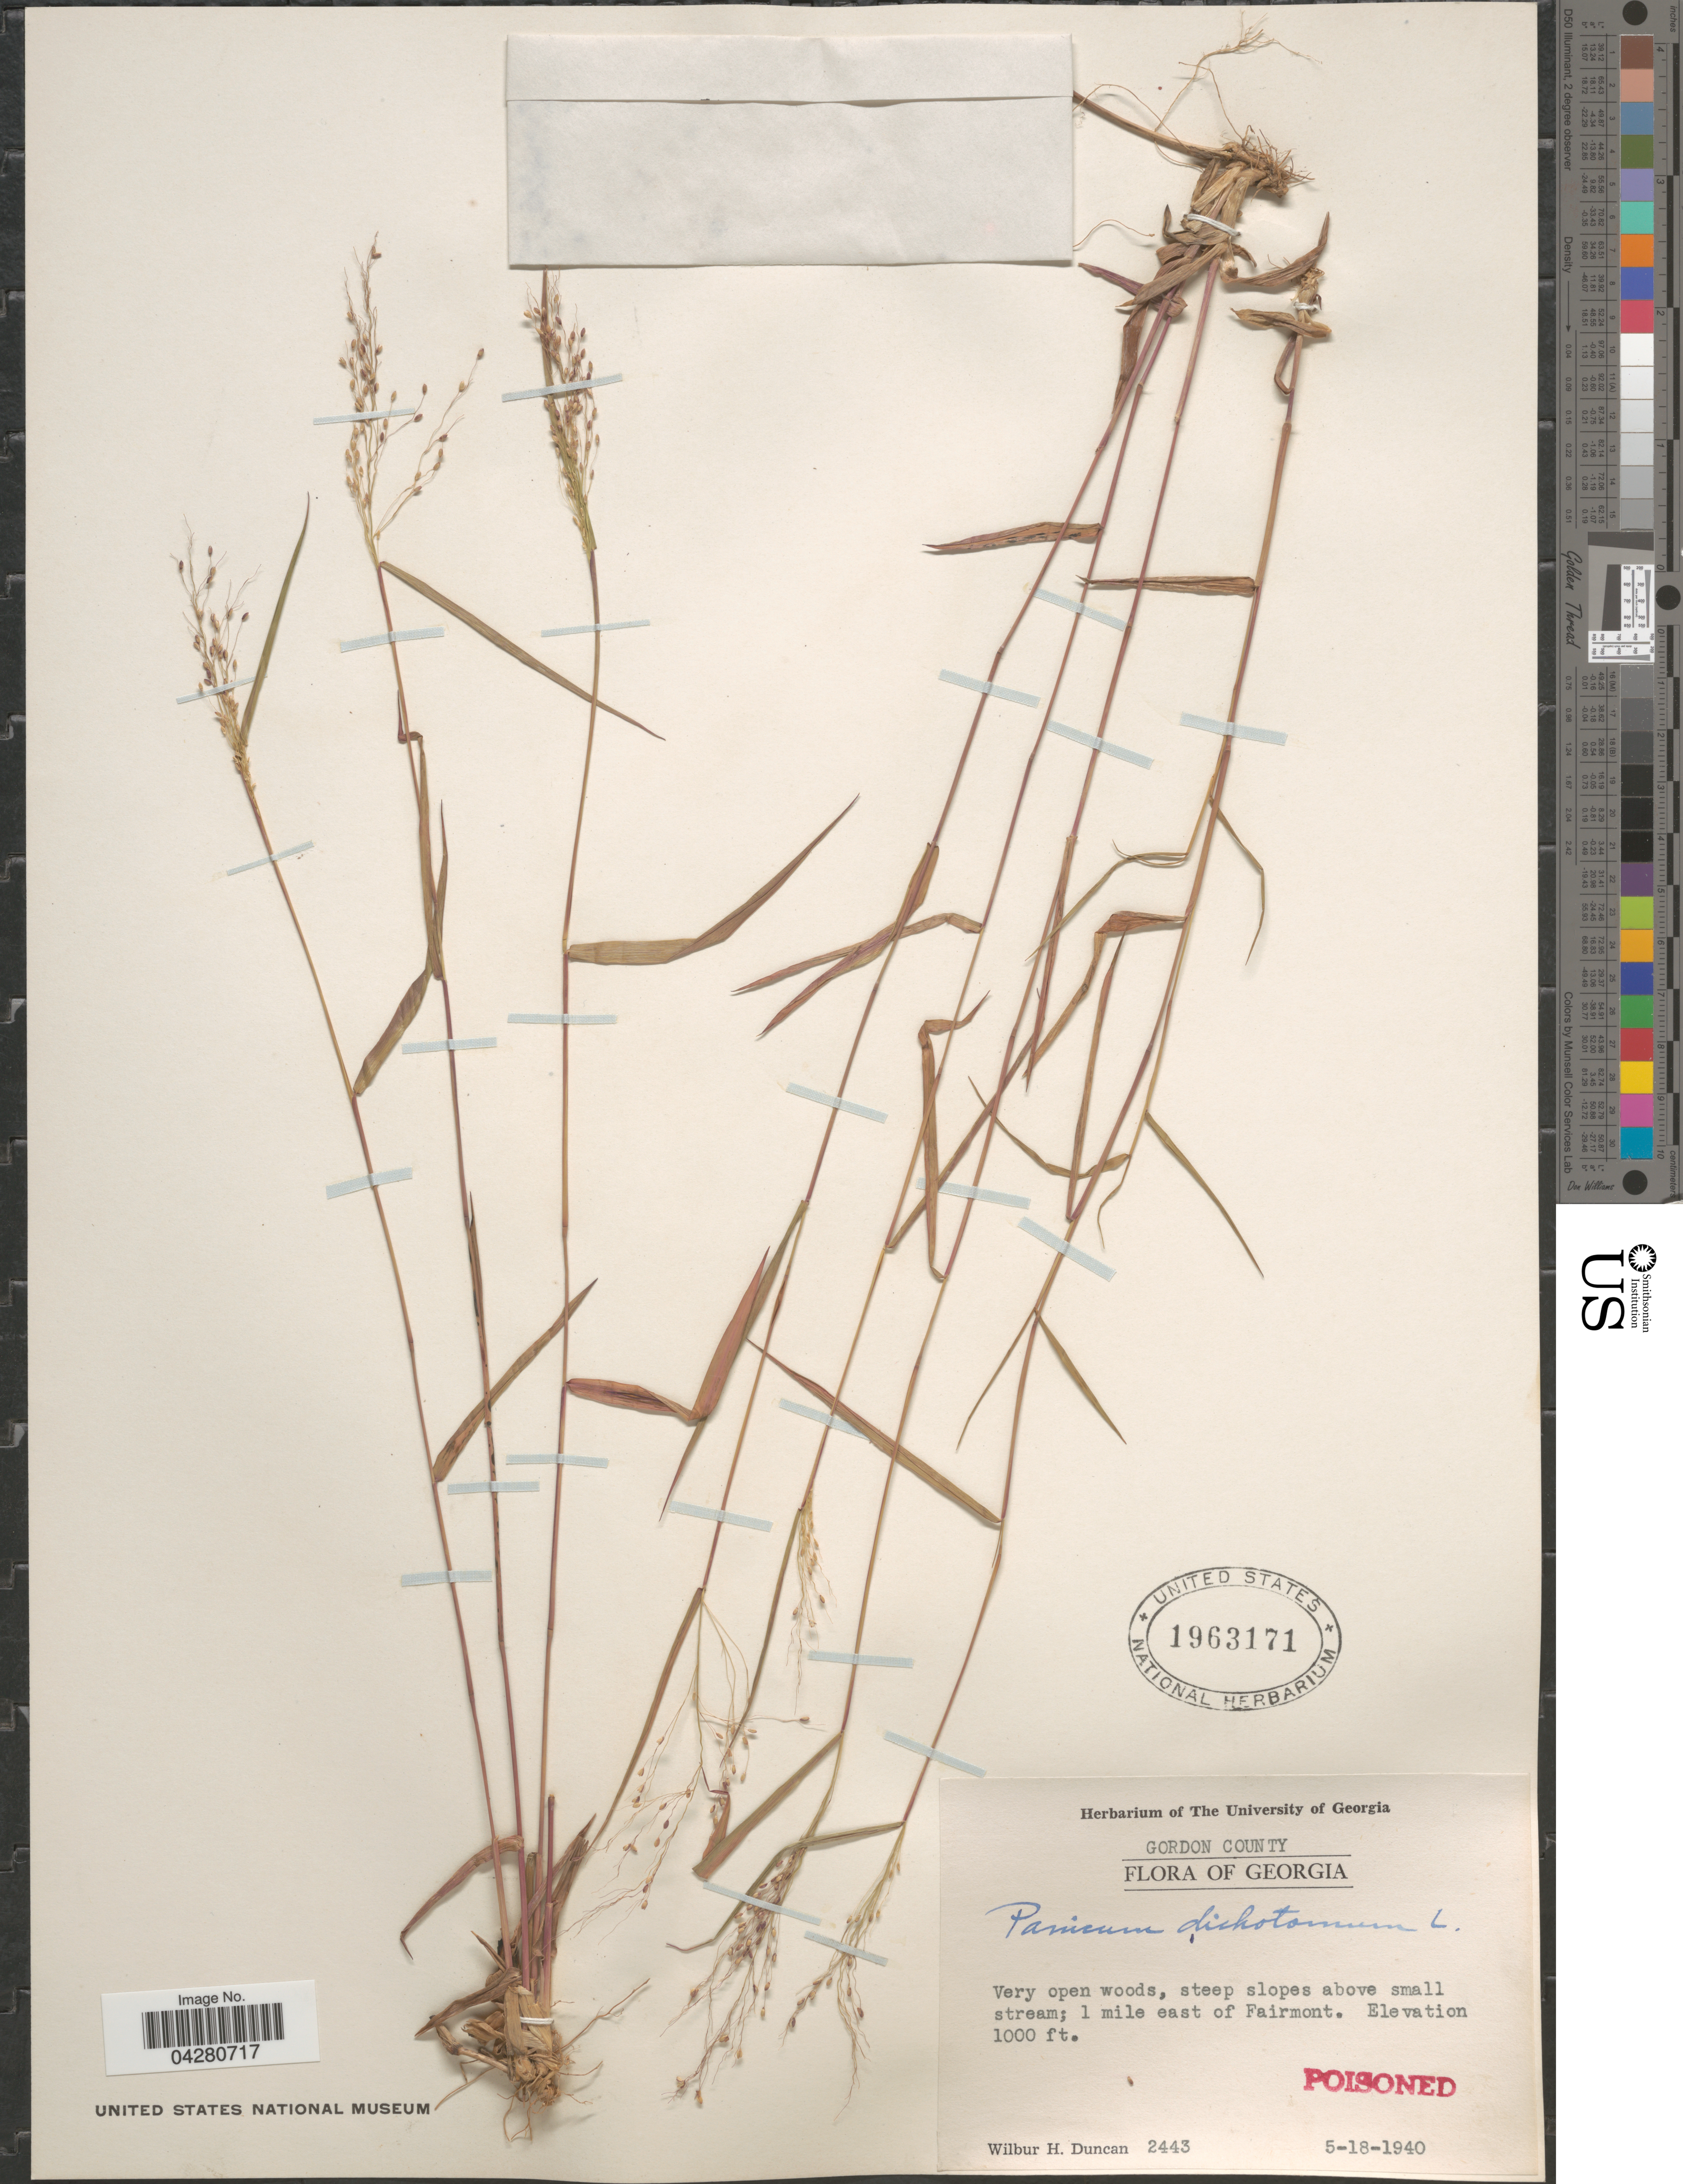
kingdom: Plantae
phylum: Tracheophyta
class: Liliopsida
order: Poales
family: Poaceae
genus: Dichanthelium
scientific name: Dichanthelium dichotomum var. dichotomum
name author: (L.) Gould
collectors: W. H. Duncan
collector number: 2443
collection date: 1940-05-18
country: United States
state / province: Georgia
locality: Gordon County. Above small stream; 1 mile east of Fairmont.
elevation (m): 305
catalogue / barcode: US 1963171